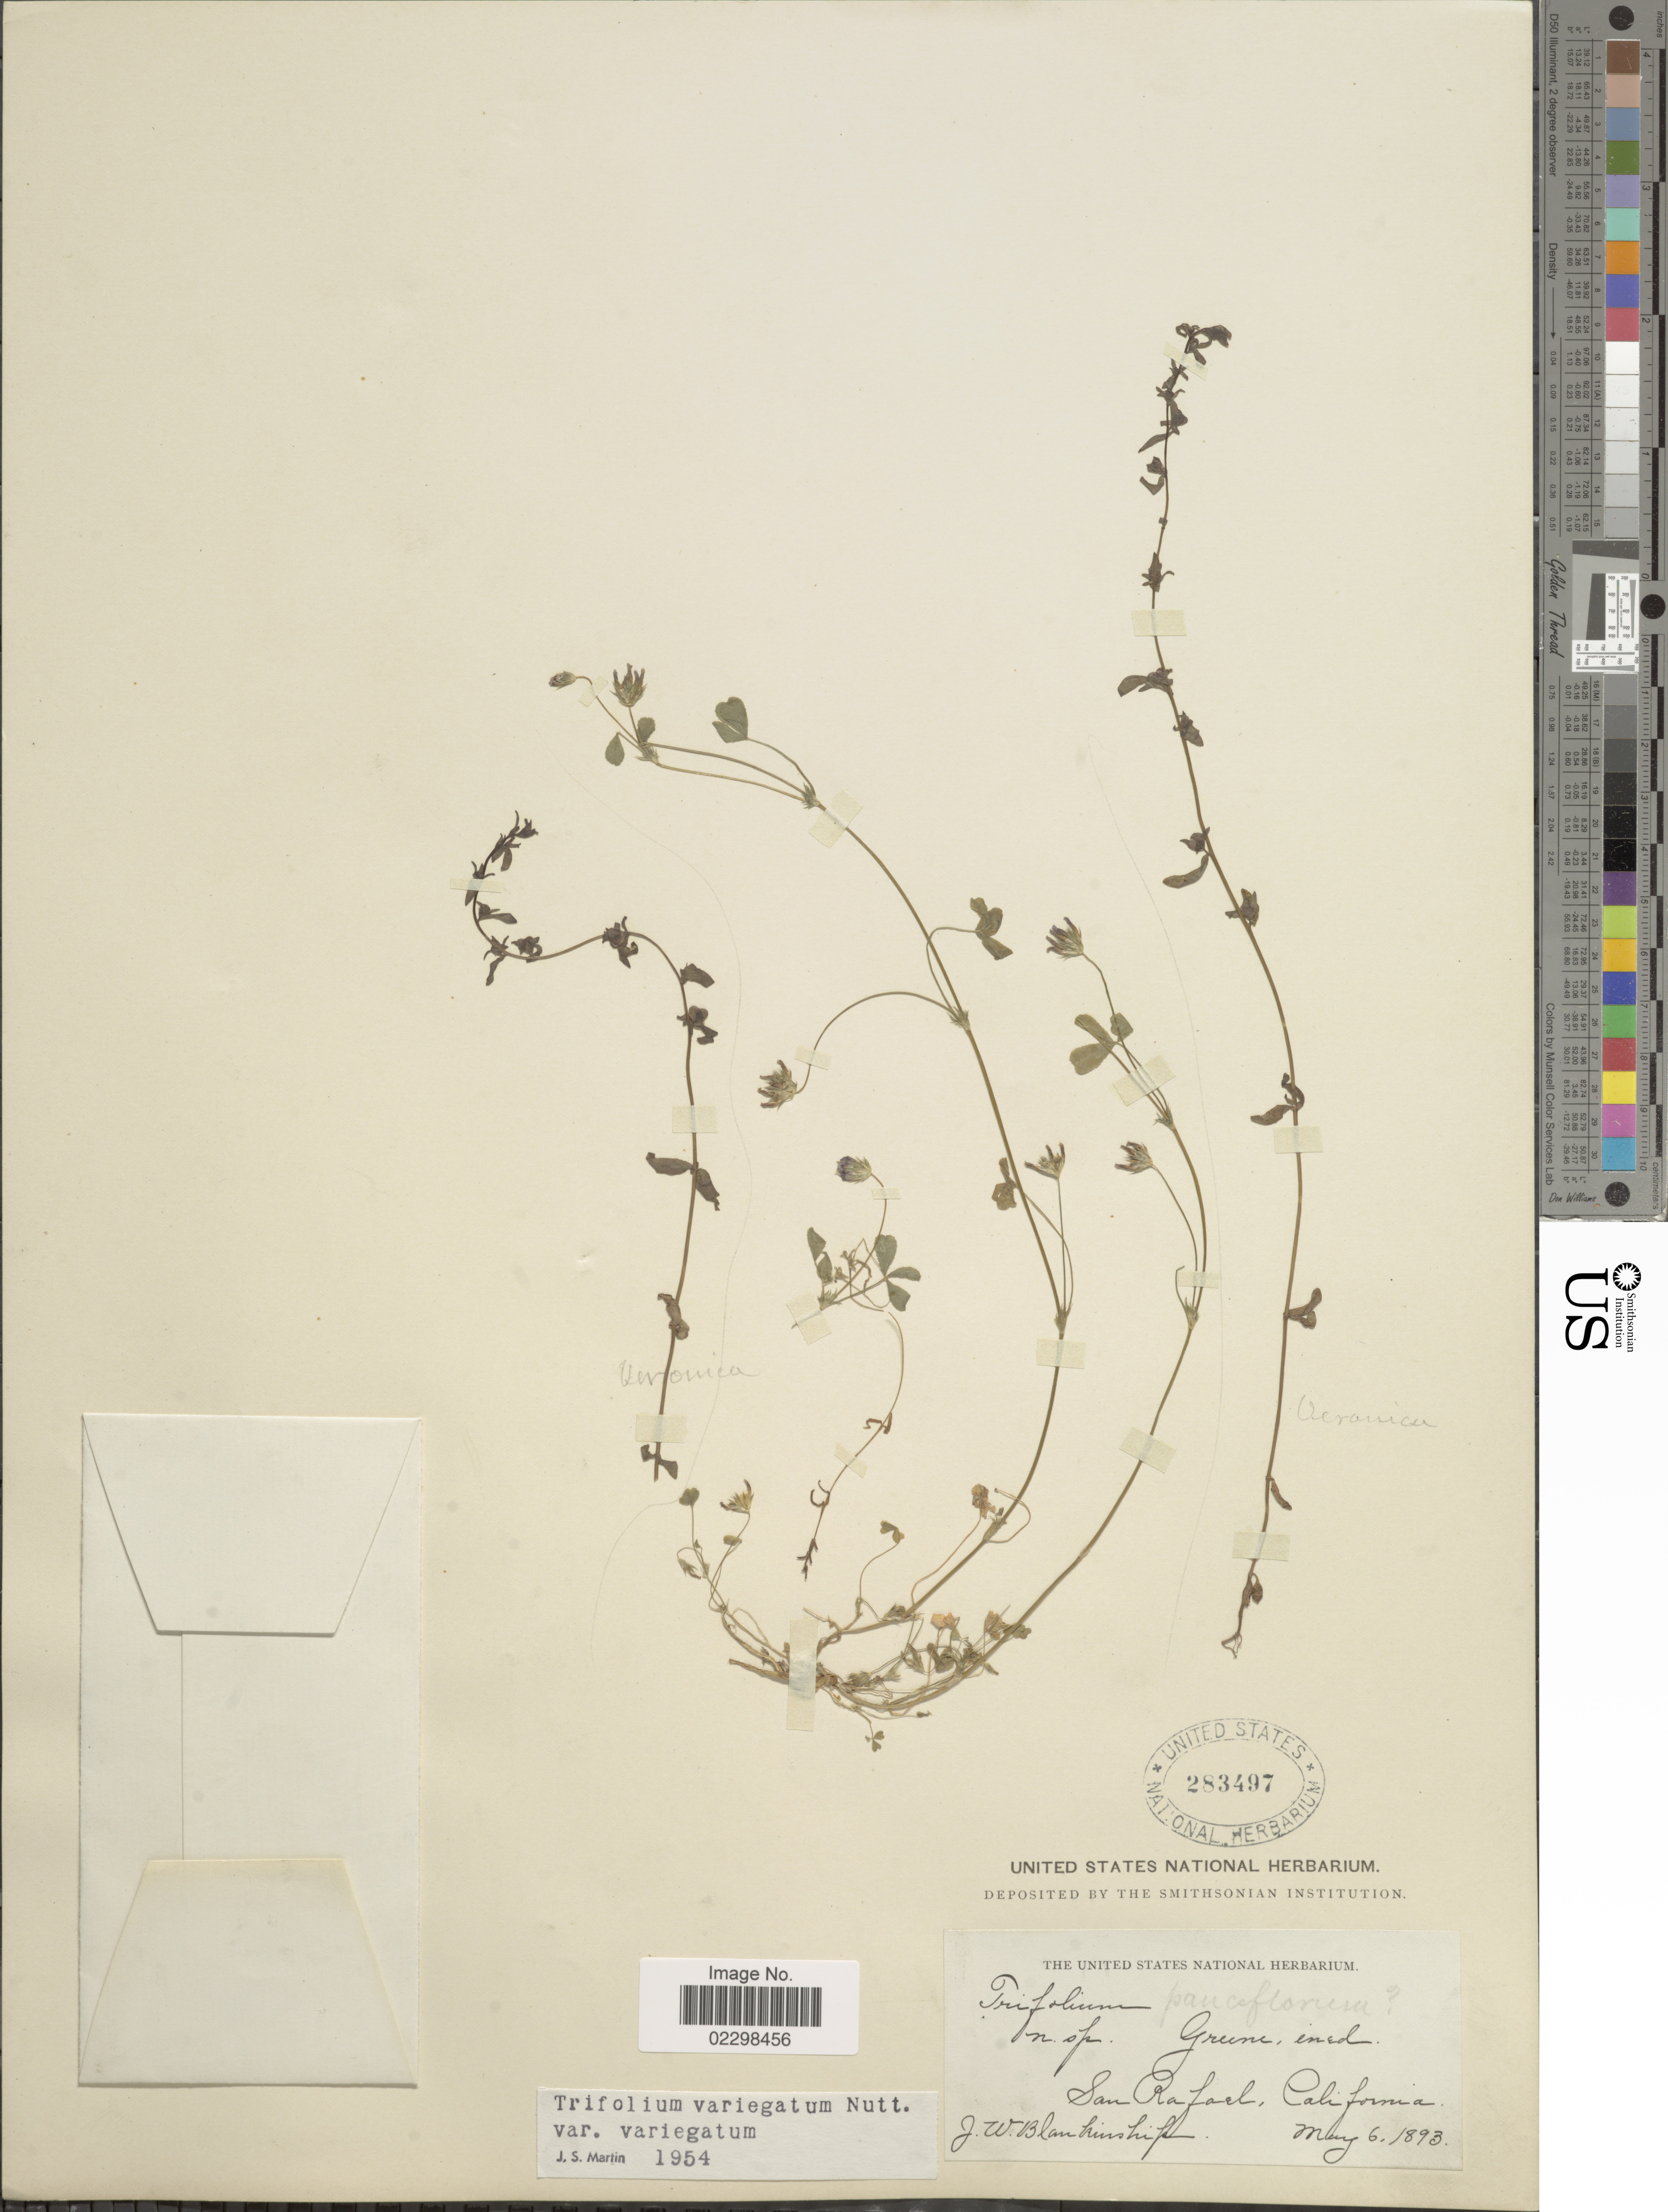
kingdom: Plantae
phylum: Tracheophyta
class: Magnoliopsida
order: Fabales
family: Fabaceae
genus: Trifolium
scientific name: Trifolium variegatum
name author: Nutt.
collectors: J. W. Blankinship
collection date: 1893-05-06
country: United States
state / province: California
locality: San Rafael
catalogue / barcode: US 283497